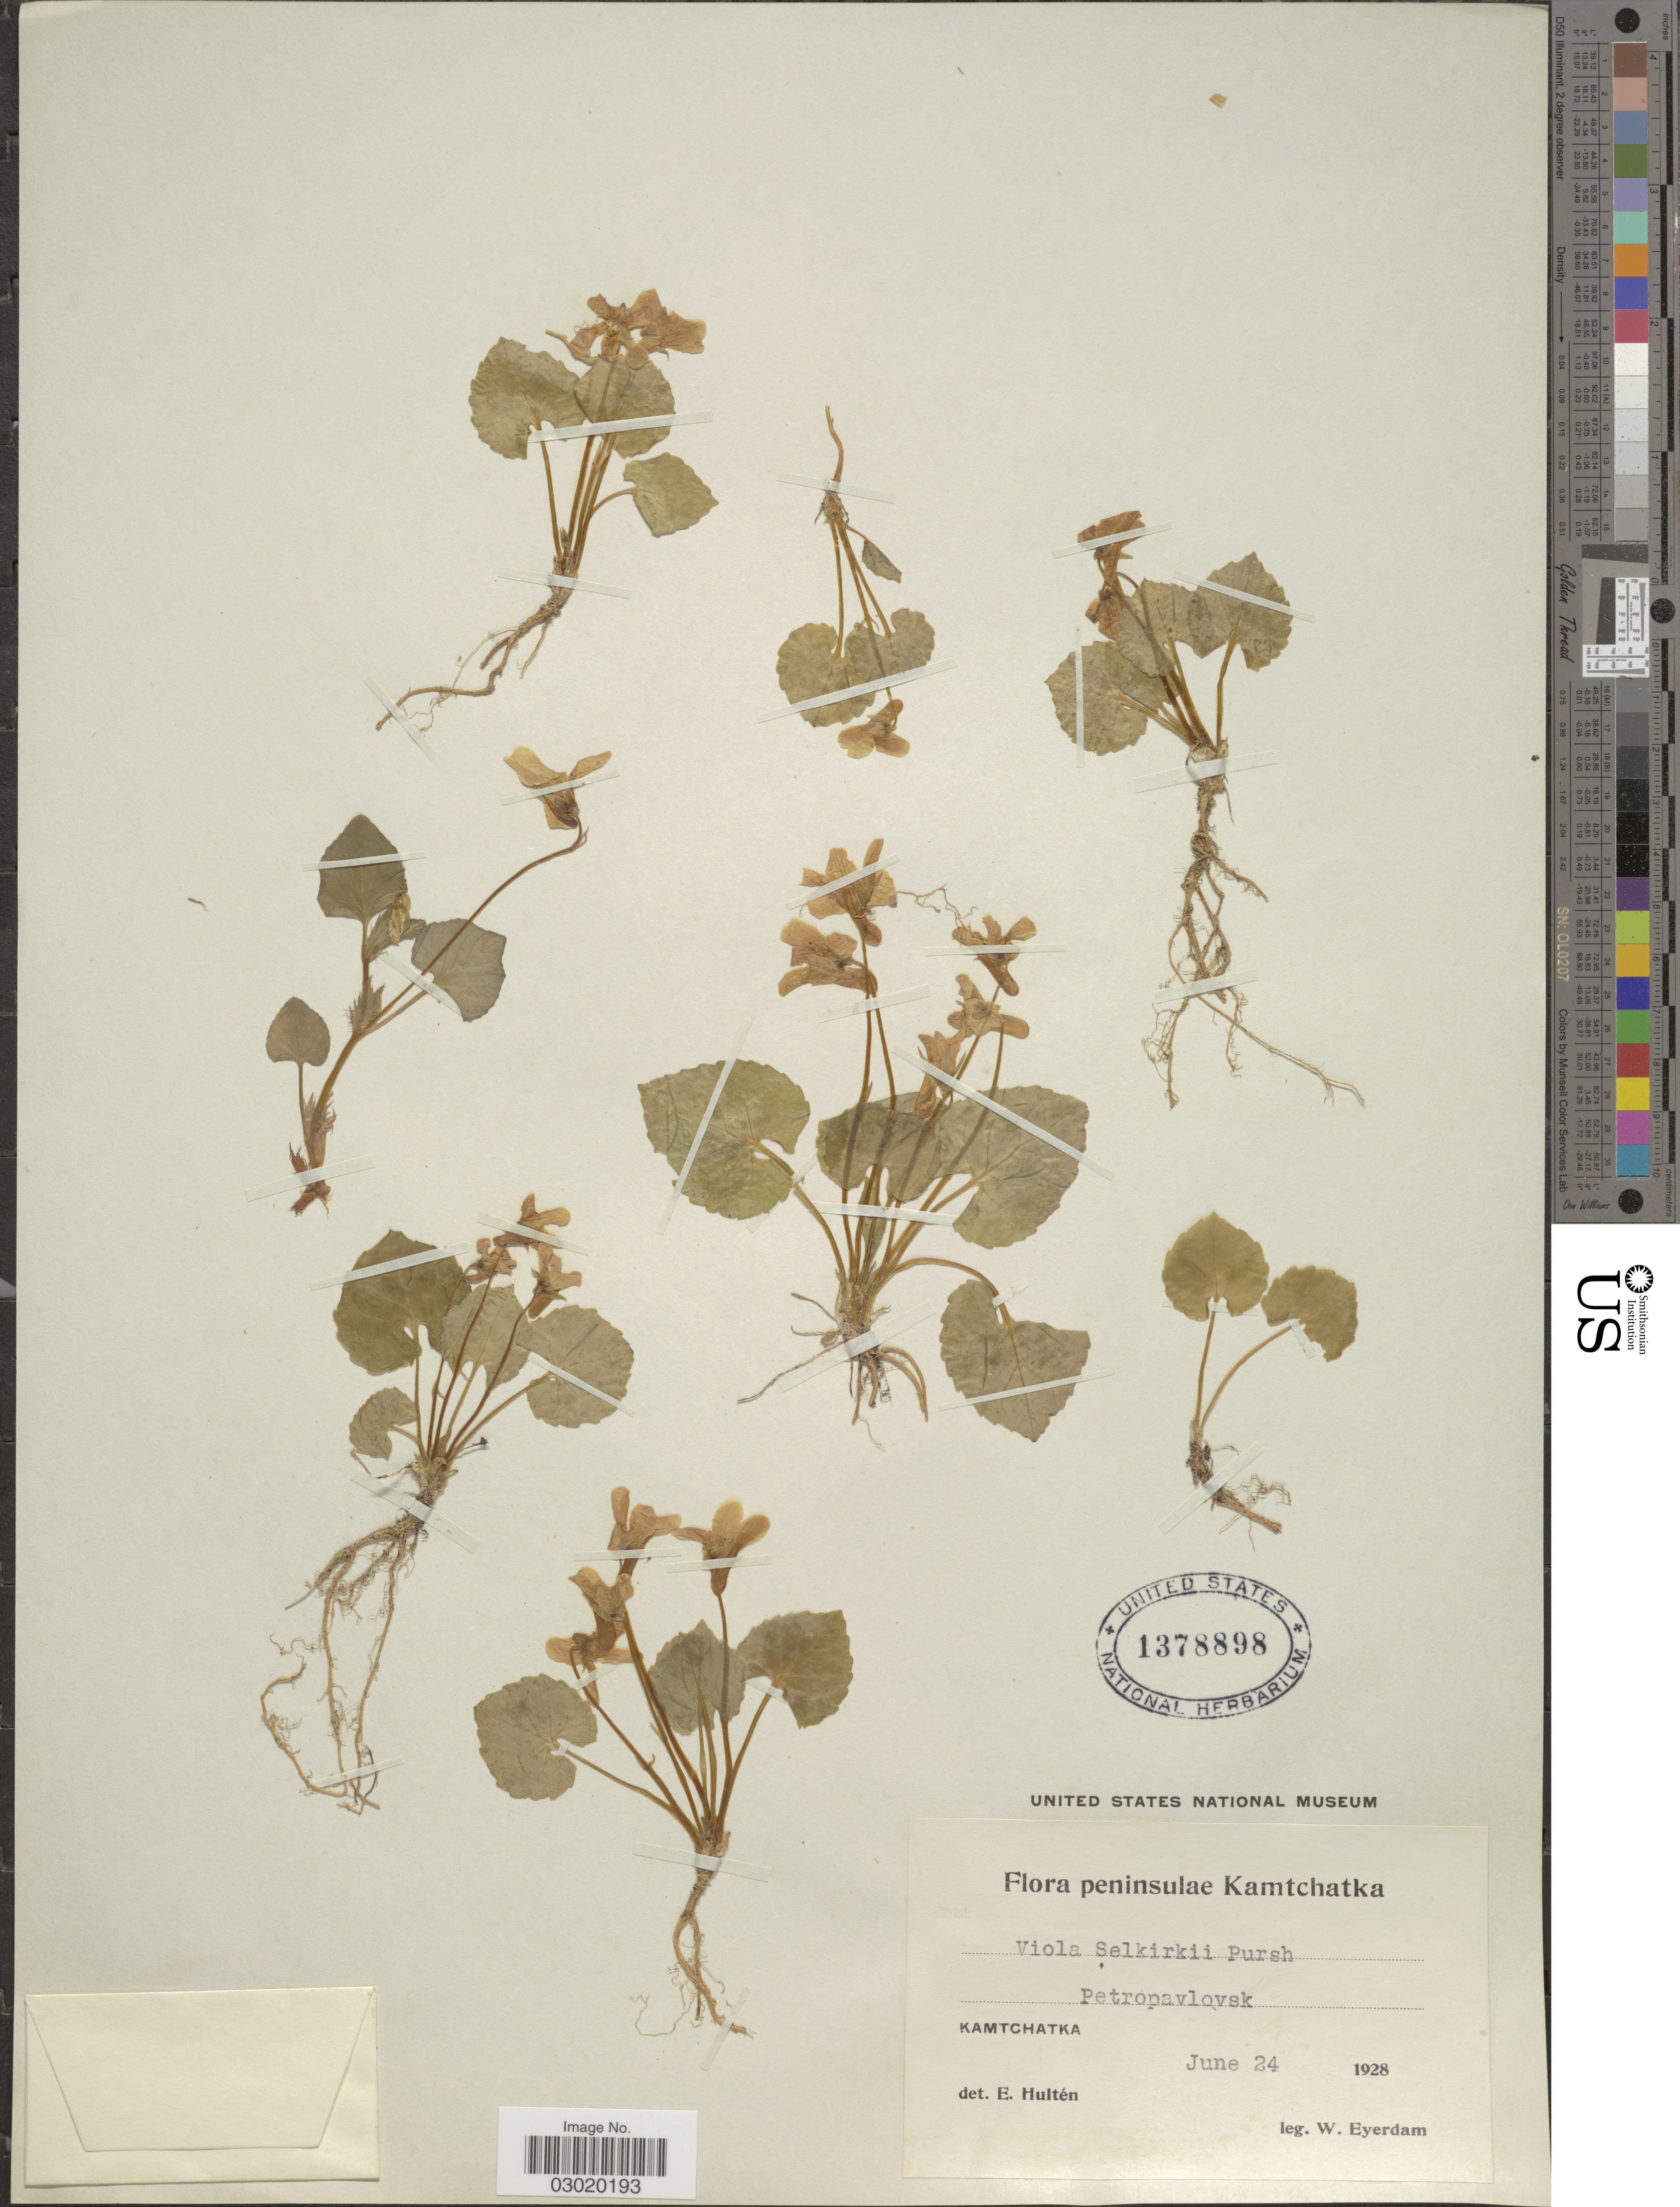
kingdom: Plantae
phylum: Tracheophyta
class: Magnoliopsida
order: Malpighiales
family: Violaceae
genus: Viola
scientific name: Viola selkirkii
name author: Pursh ex Goldie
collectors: W. J. Eyerdam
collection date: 1928-06-24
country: Russian Federation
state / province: Kamchatka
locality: Petropavlovsk, Kamtchatka.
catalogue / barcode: US 1378898